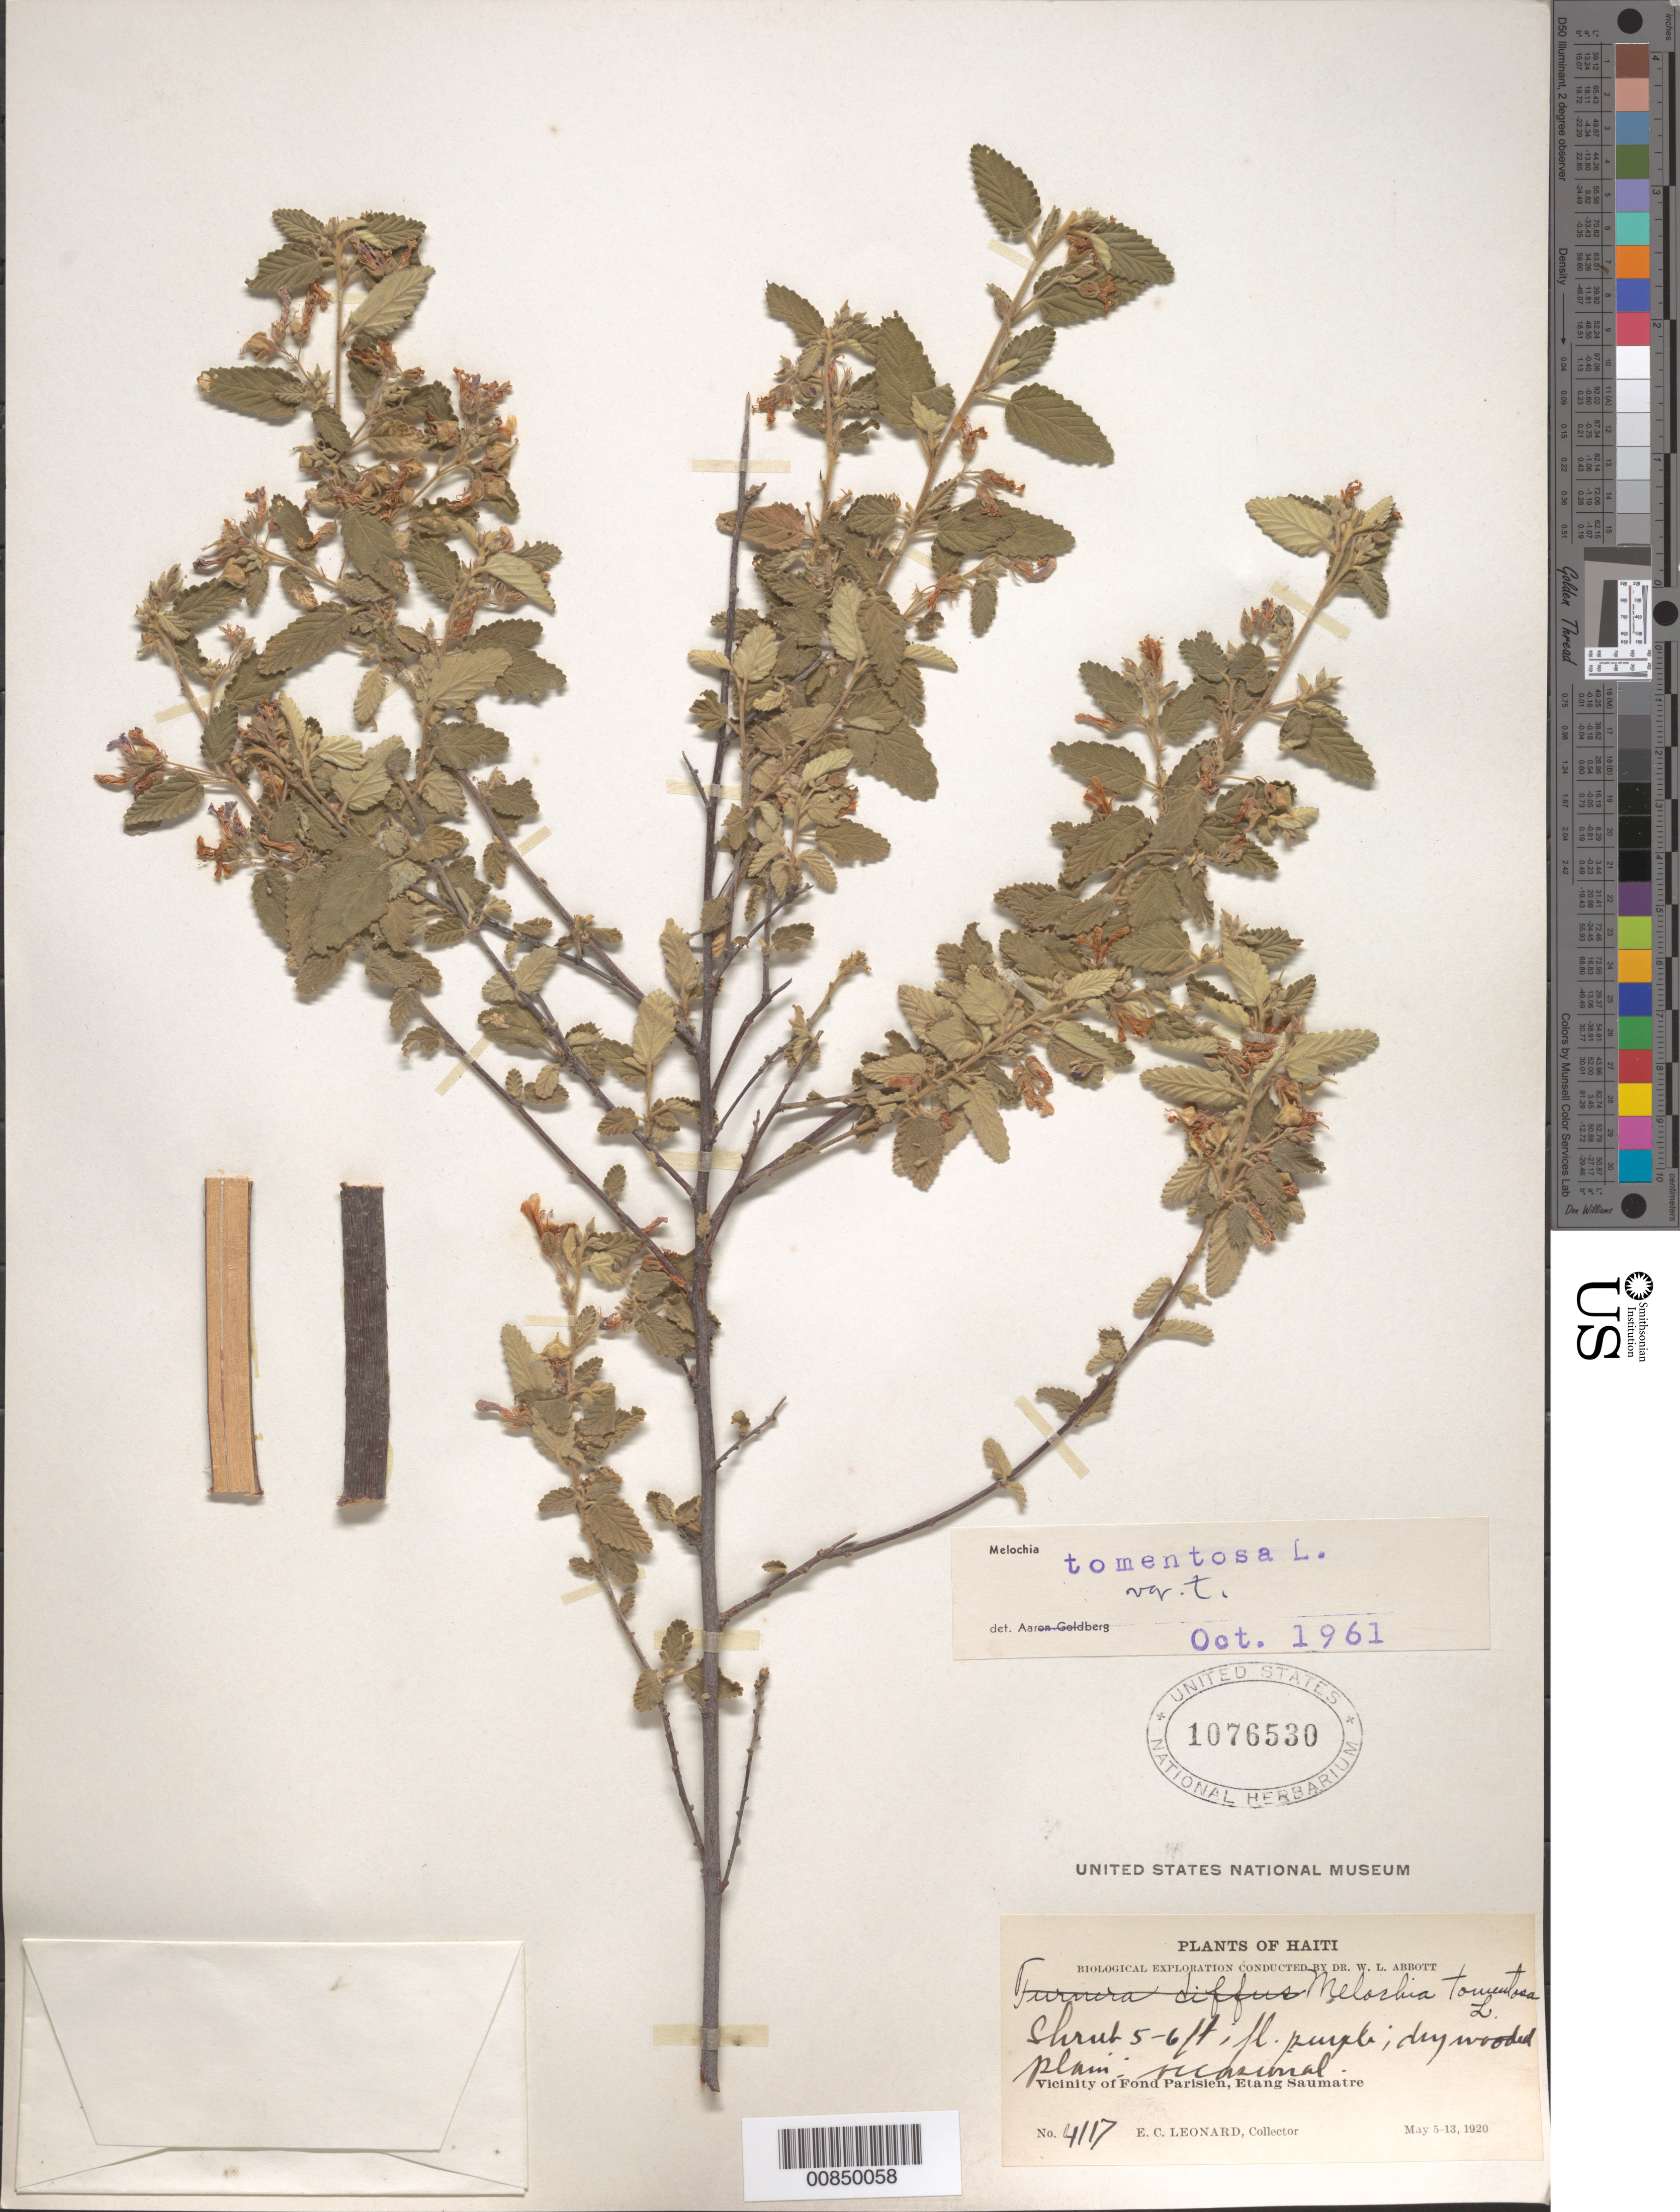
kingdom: Plantae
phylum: Tracheophyta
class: Magnoliopsida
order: Malvales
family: Malvaceae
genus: Melochia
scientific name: Melochia tomentosa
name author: L.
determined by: Goldberg, Aaron, (US), NMNH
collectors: E. C. Leonard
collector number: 4117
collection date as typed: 05 May 1920 to 13 May 1920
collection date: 1920-05-05/1920-05-13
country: Haiti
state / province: Ouest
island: Hispaniola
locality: Vicinity of Fond Parisien, Etang Saumatre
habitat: Dry wooded plain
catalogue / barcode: US 1076530